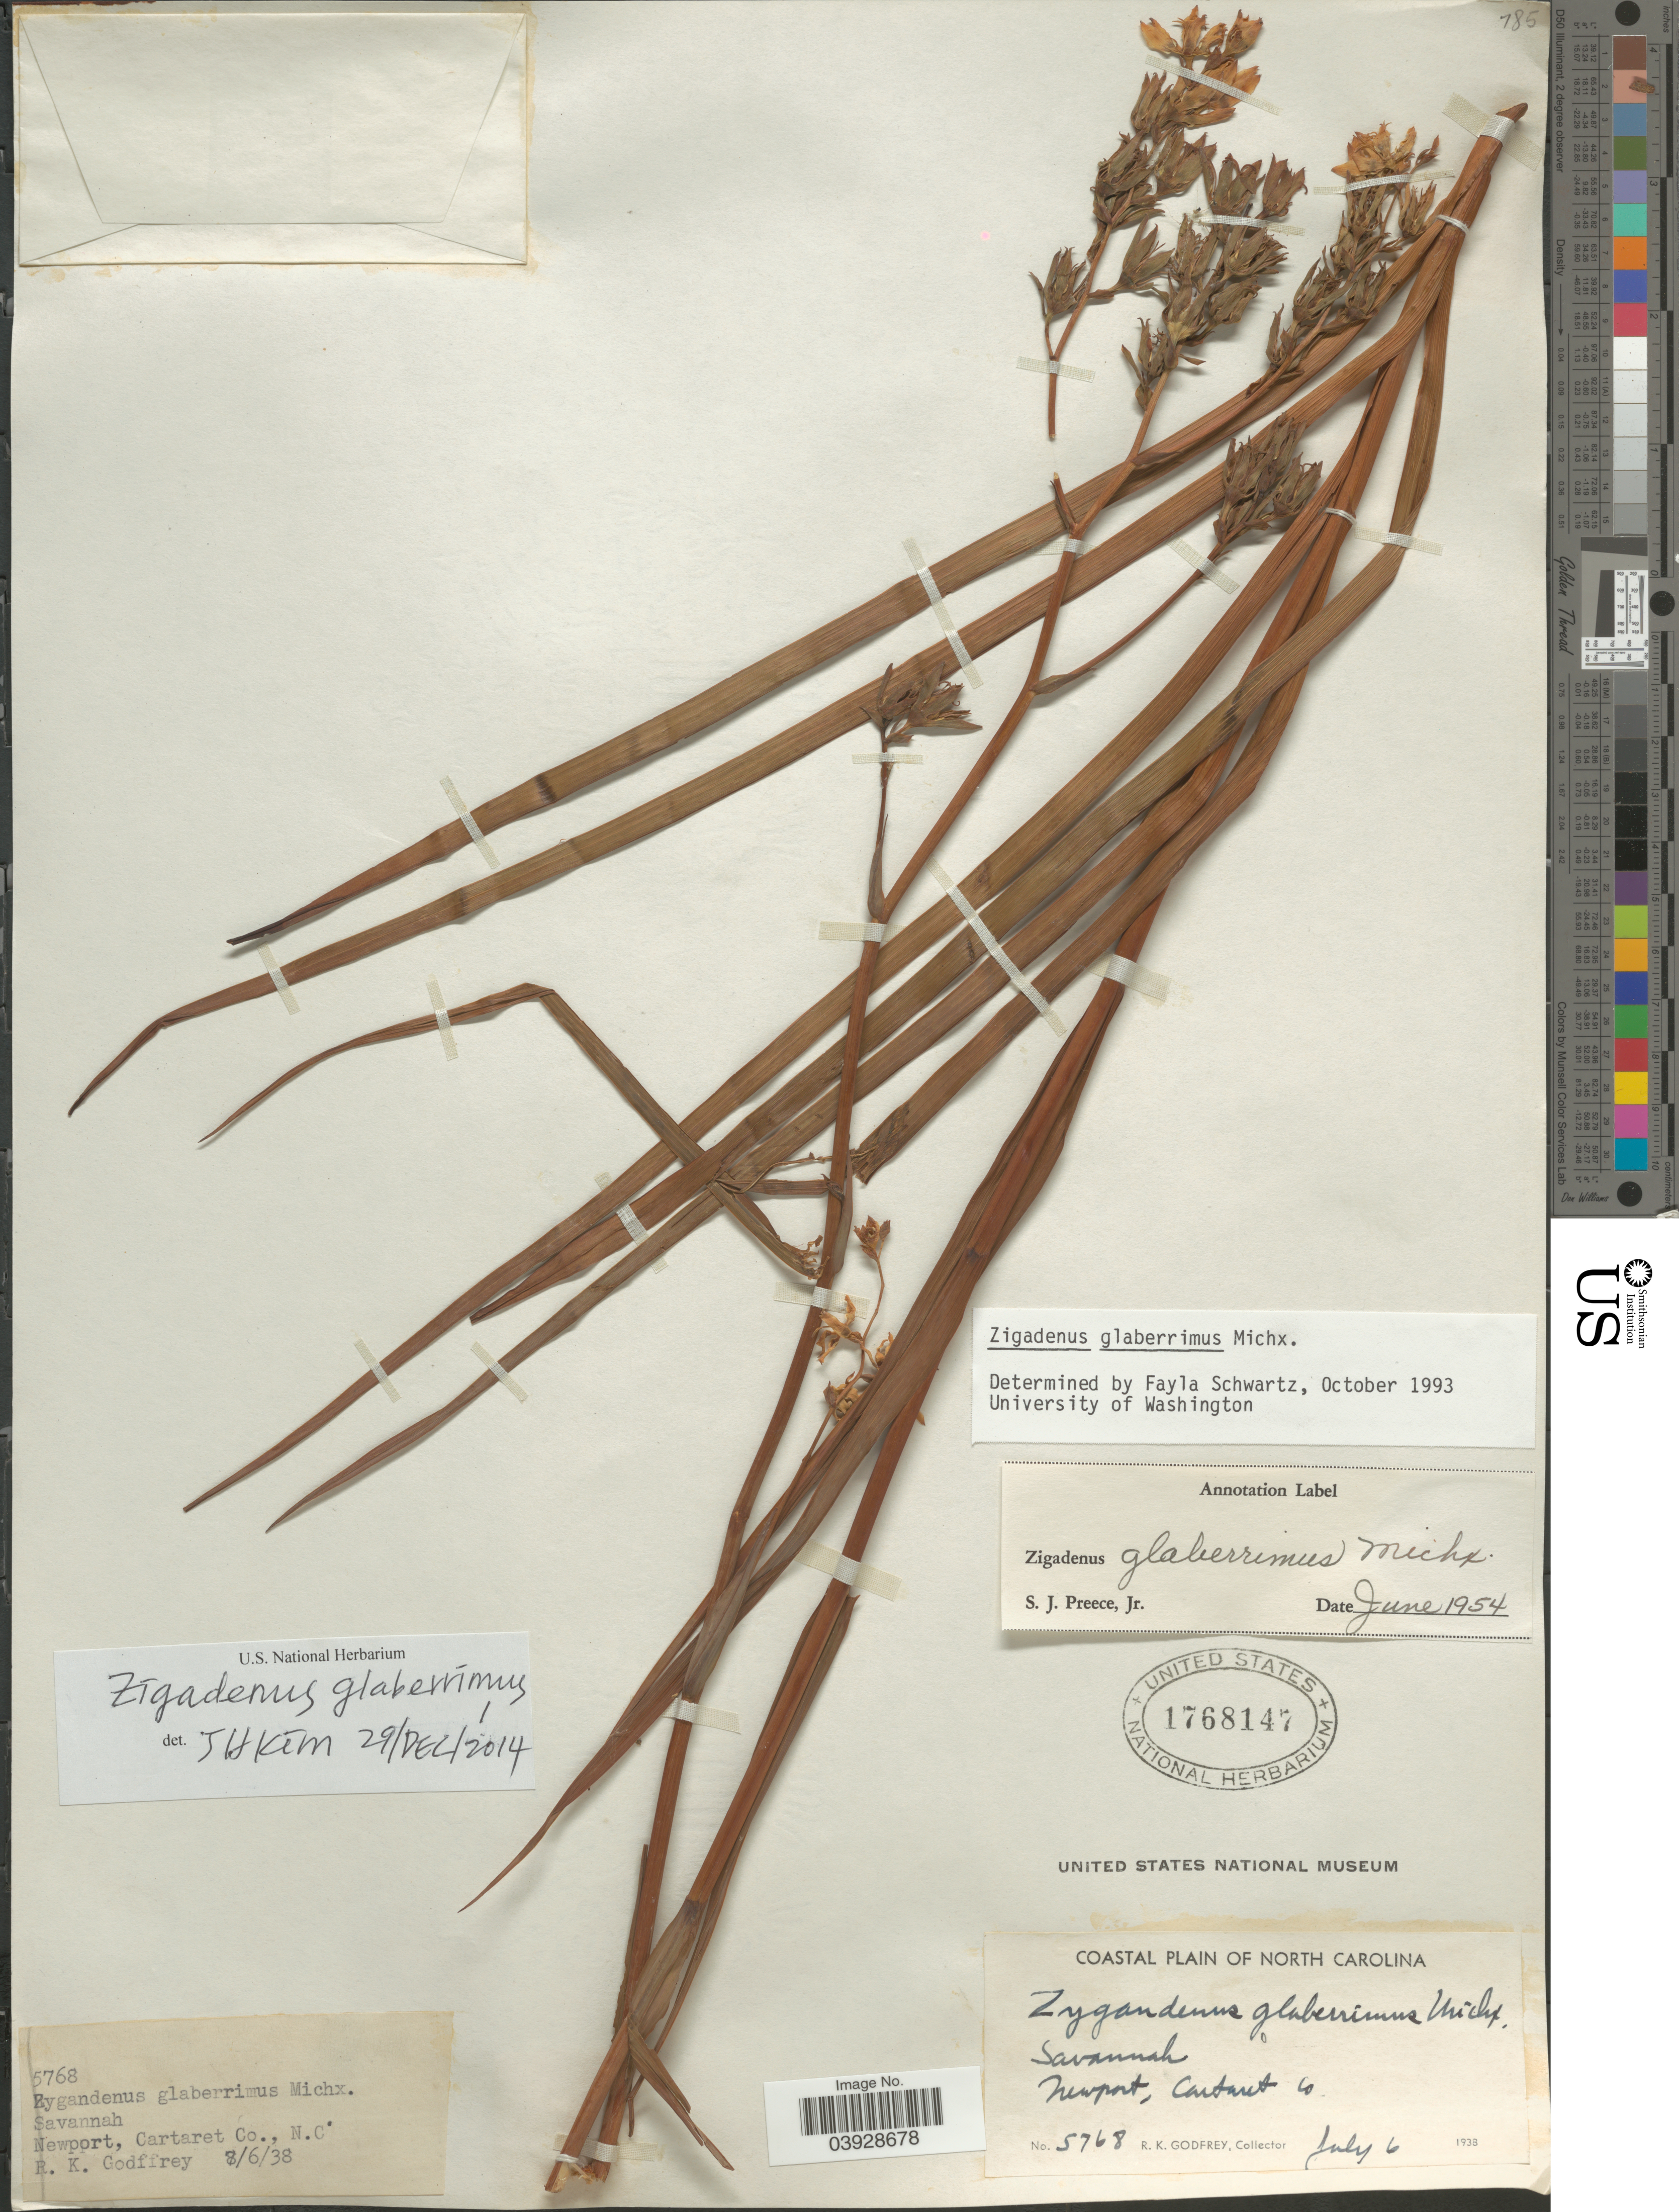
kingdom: Plantae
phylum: Tracheophyta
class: Liliopsida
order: Liliales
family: Melanthiaceae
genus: Zigadenus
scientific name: Zigadenus glaberrimus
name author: Michx.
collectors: R. K. Godfrey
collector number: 5768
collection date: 1938-07-06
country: United States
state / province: North Carolina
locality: Newport, Cartaret Co.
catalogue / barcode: US 1768147